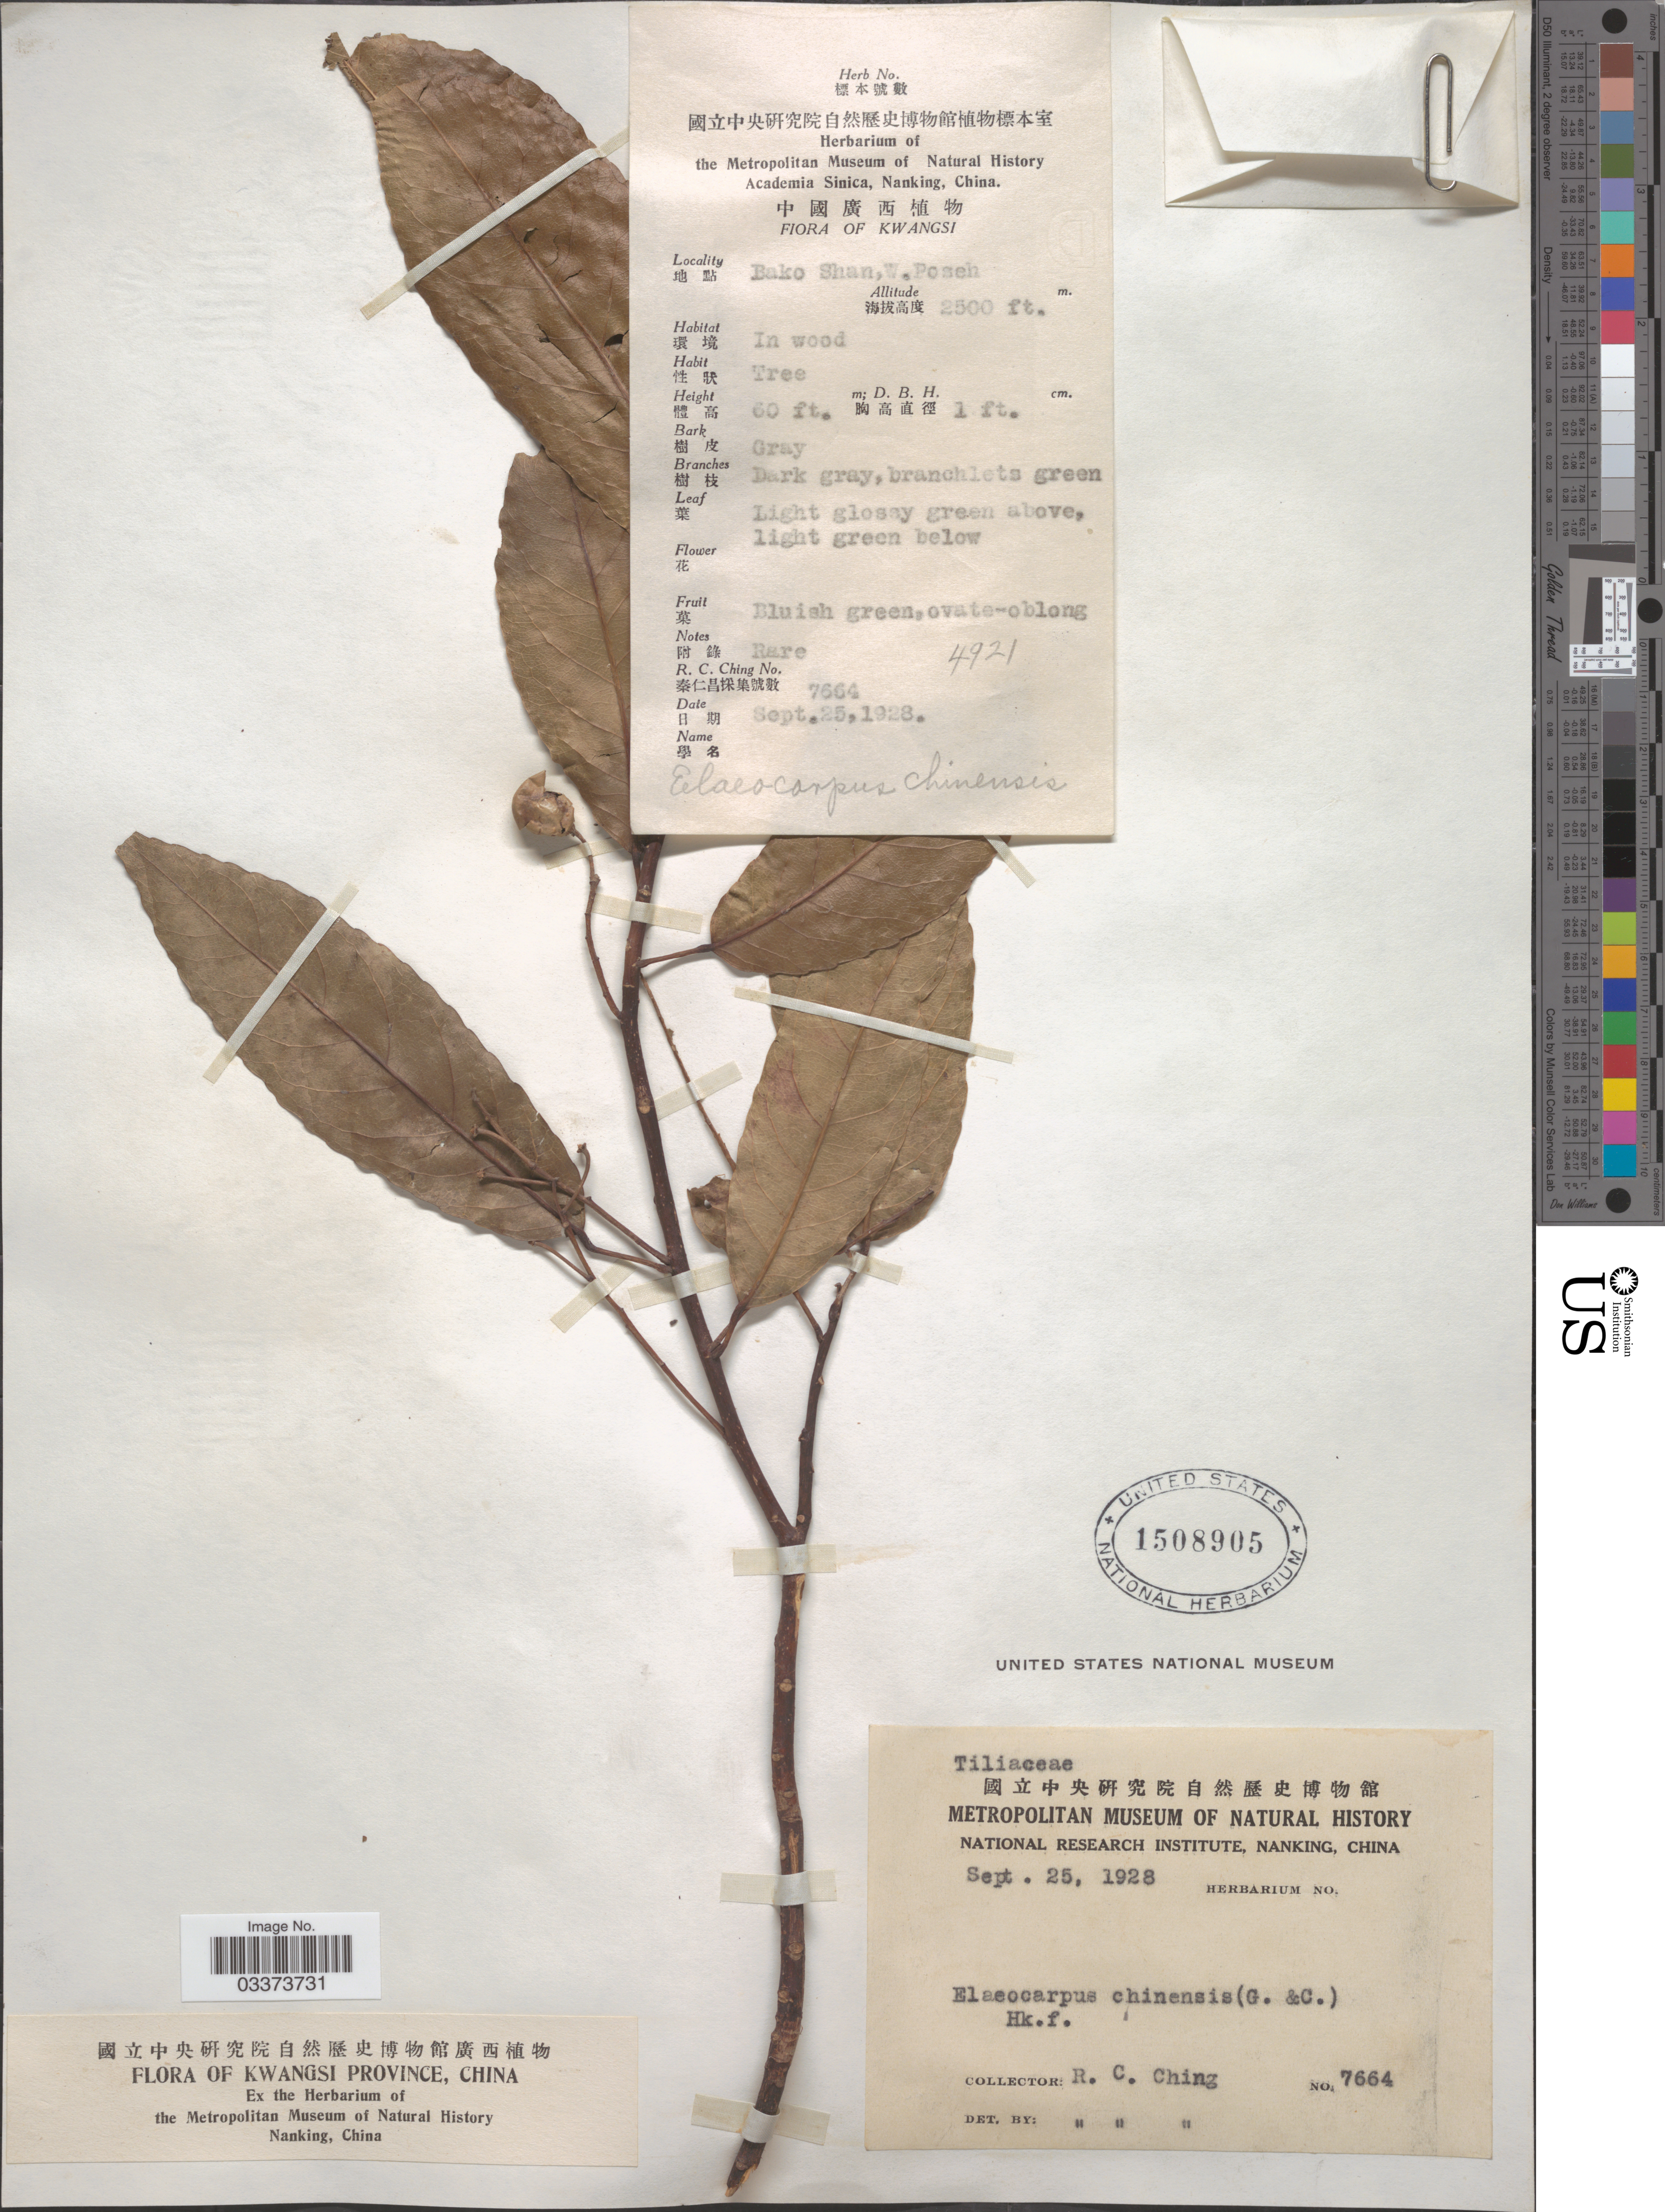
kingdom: Plantae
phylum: Tracheophyta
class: Magnoliopsida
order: Oxalidales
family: Elaeocarpaceae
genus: Elaeocarpus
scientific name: Elaeocarpus chinensis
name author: (A. Gray & Ch) Hook. f.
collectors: R. C. Ching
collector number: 7664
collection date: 1928-09-25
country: China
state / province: Guangxi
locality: Kwangsi Province, Bako Shan, W. Poseh.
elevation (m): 762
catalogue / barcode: US 1508905